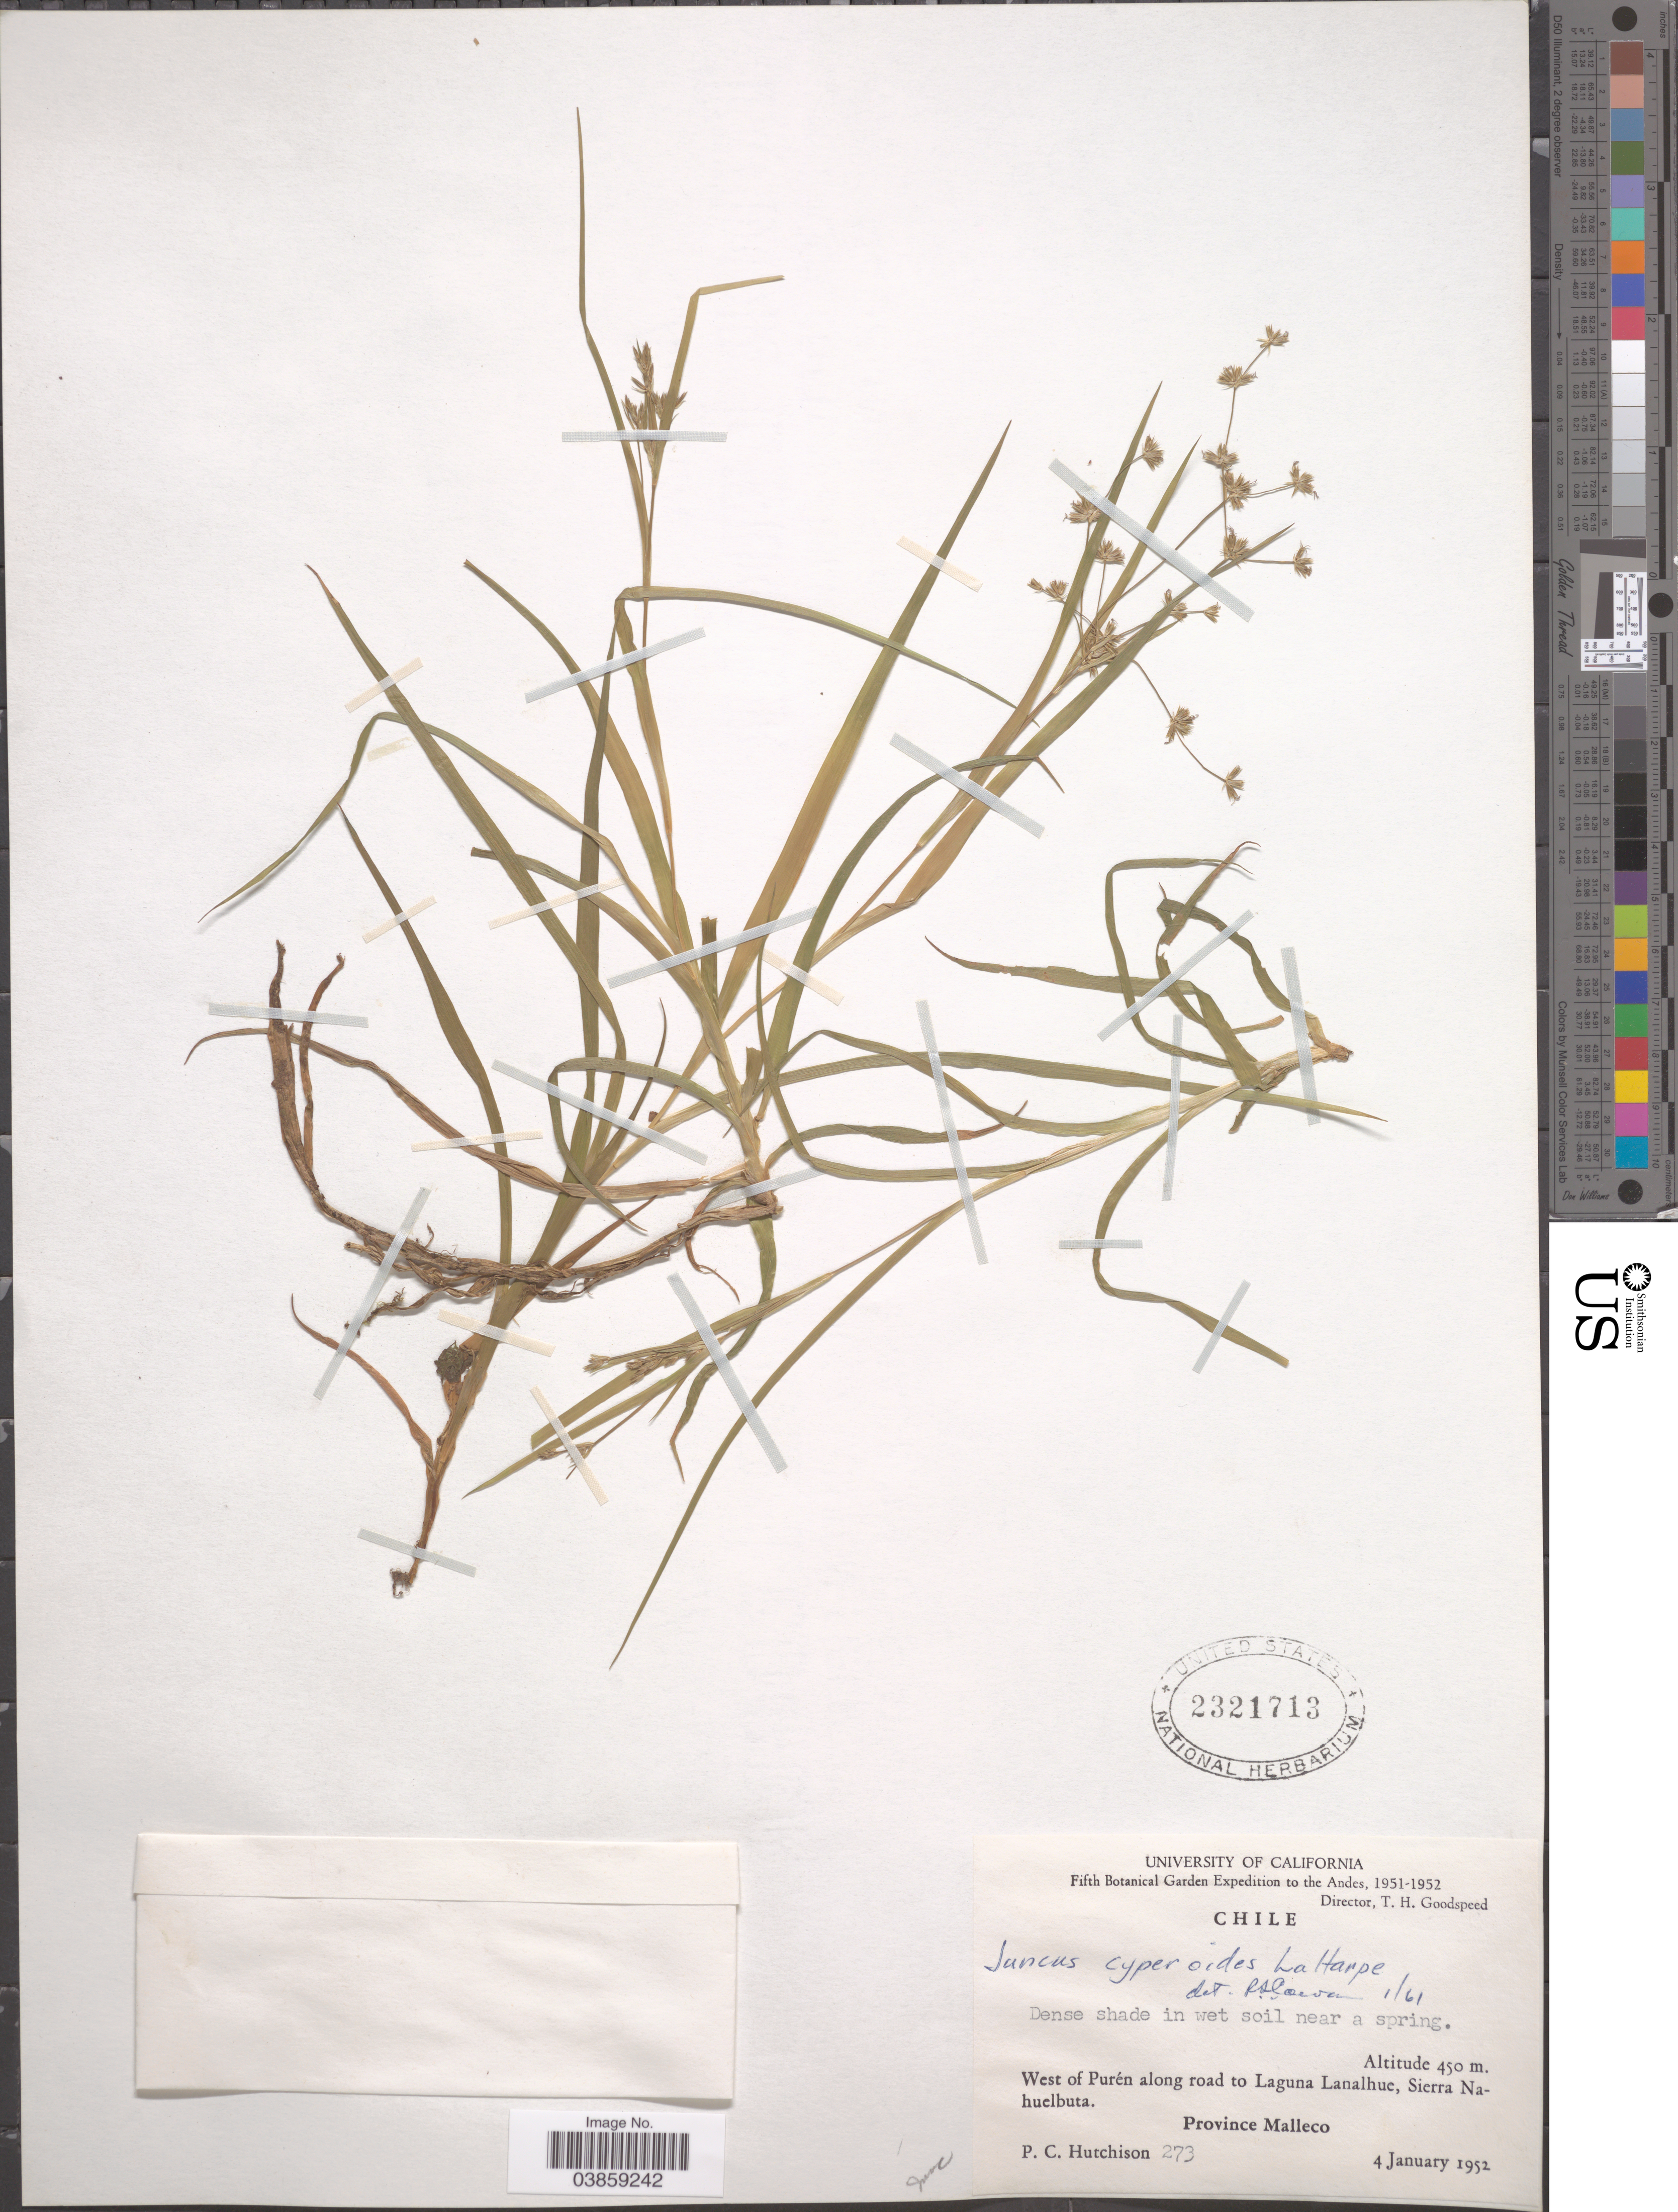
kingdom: Plantae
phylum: Tracheophyta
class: Liliopsida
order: Poales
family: Juncaceae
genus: Juncus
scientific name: Juncus cyperoides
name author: Laharpe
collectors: P. C. Hutchison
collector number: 273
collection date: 1952-01-04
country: Chile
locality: West of Purén along road to Laguna Lanalhue, Sierra Nahuelbuta. Province Malleco.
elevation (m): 450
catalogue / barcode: US 2321713